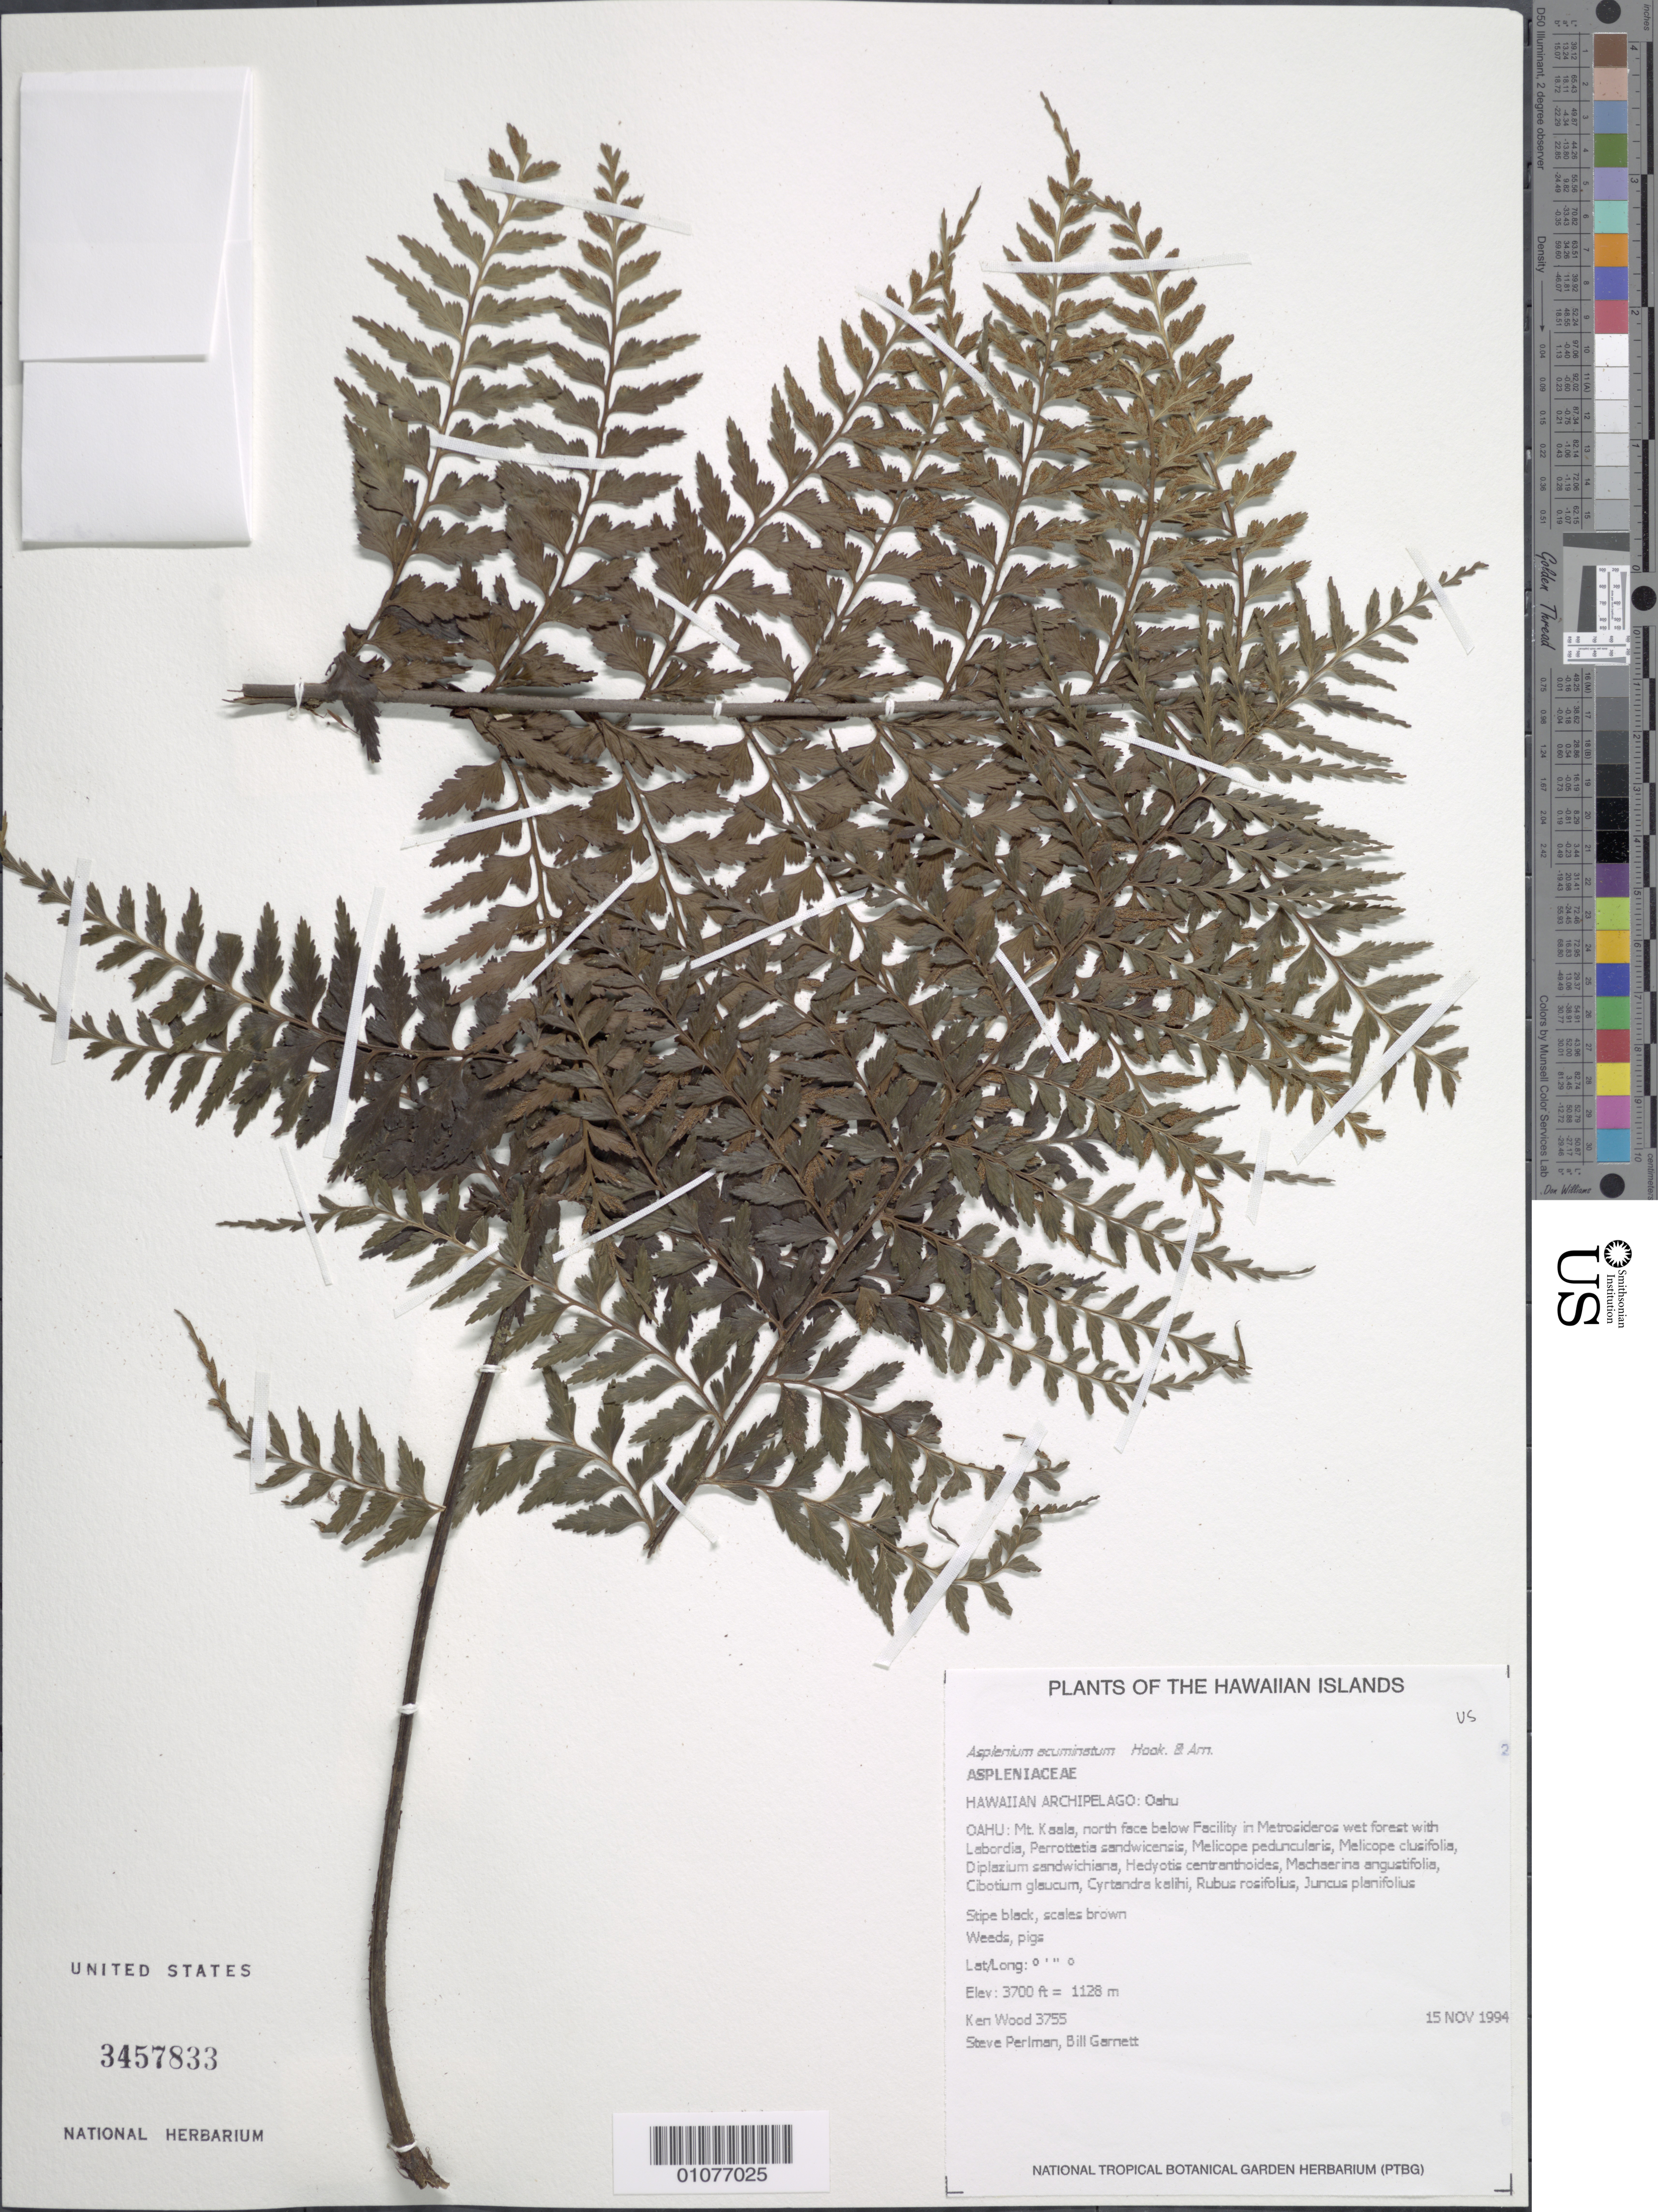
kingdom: Plantae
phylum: Tracheophyta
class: Polypodiopsida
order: Polypodiales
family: Aspleniaceae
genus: Asplenium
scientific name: Asplenium acuminatum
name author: Hook. & Arn.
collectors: K. R. Wood, S. P. Perlman & B. Garnett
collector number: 3755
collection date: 1994-11-15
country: United States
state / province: Hawaii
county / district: Honolulu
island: Oahu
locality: Mt. Kaala, N face below Facility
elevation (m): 1128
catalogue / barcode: US 3457833